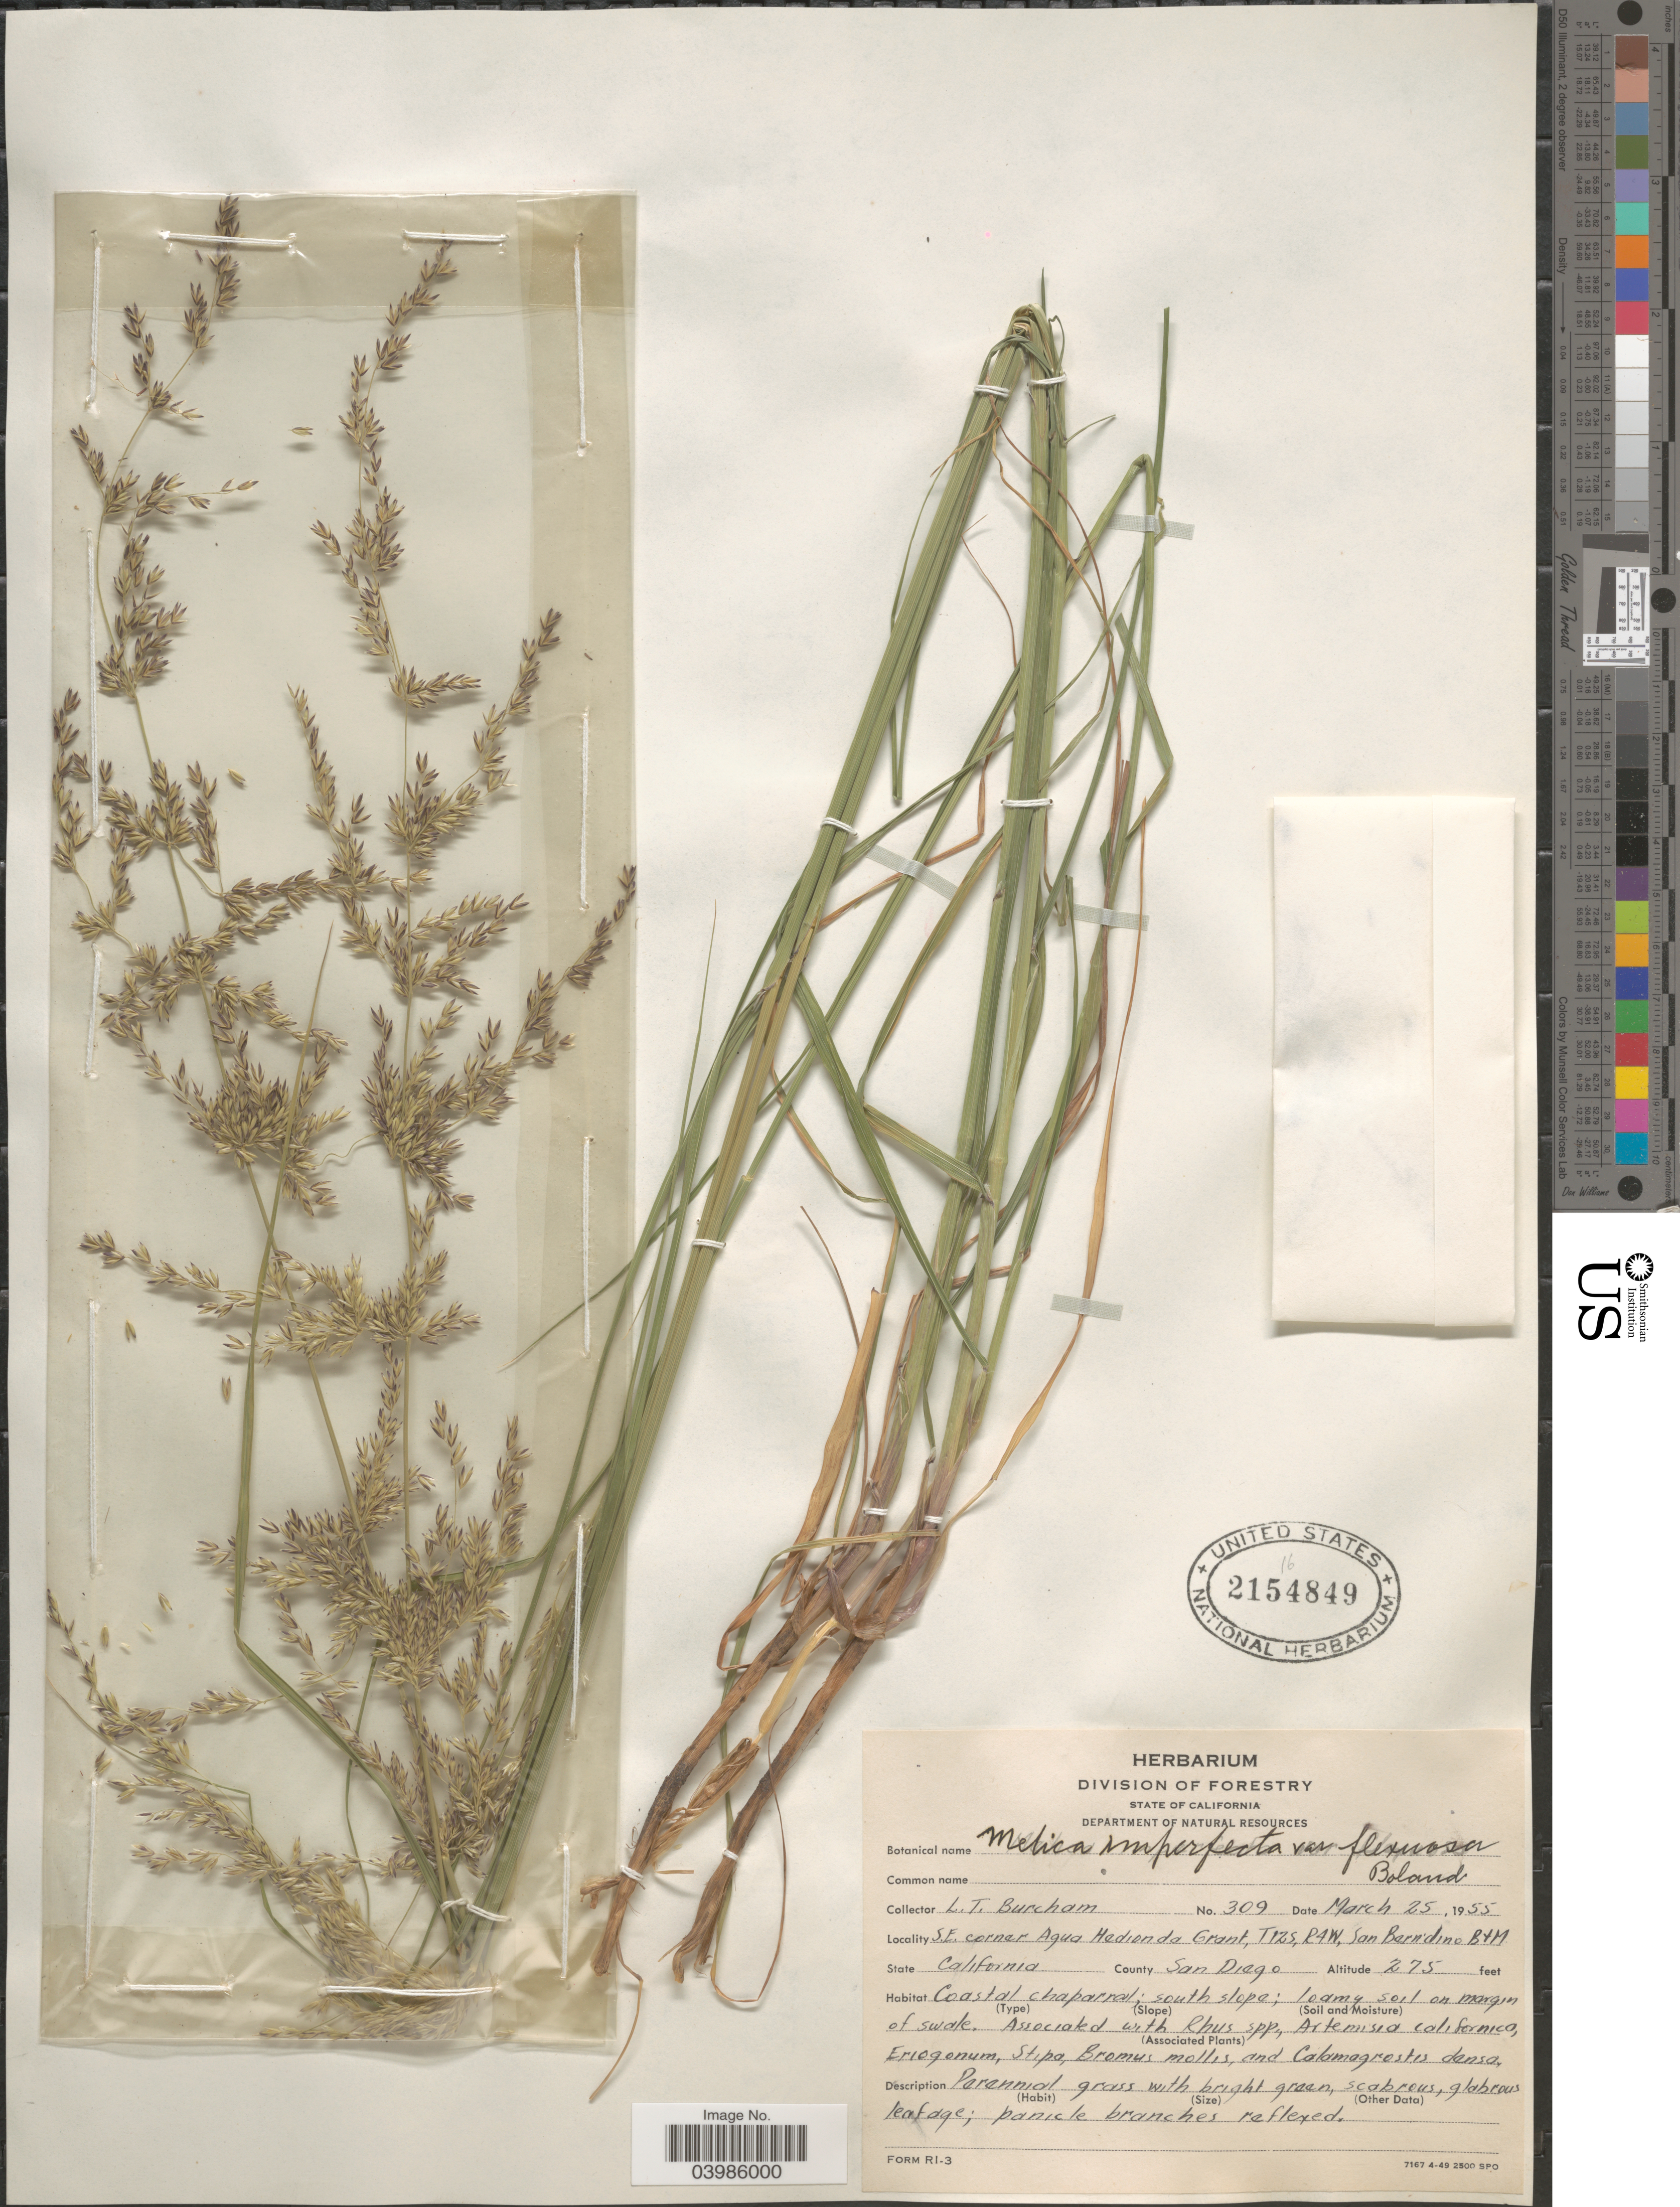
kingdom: Plantae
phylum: Tracheophyta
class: Liliopsida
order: Poales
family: Poaceae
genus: Melica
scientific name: Melica imperfecta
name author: Trin.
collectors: L. Burcham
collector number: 309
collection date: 1955-03-25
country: United States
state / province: California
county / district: San Diego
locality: S.E. corner Agua Hedionda Grant, T12S, R4W, San Bern'dino B & M. County San Diego. Coastal chaparral; south slope.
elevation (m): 84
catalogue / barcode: US 2154849